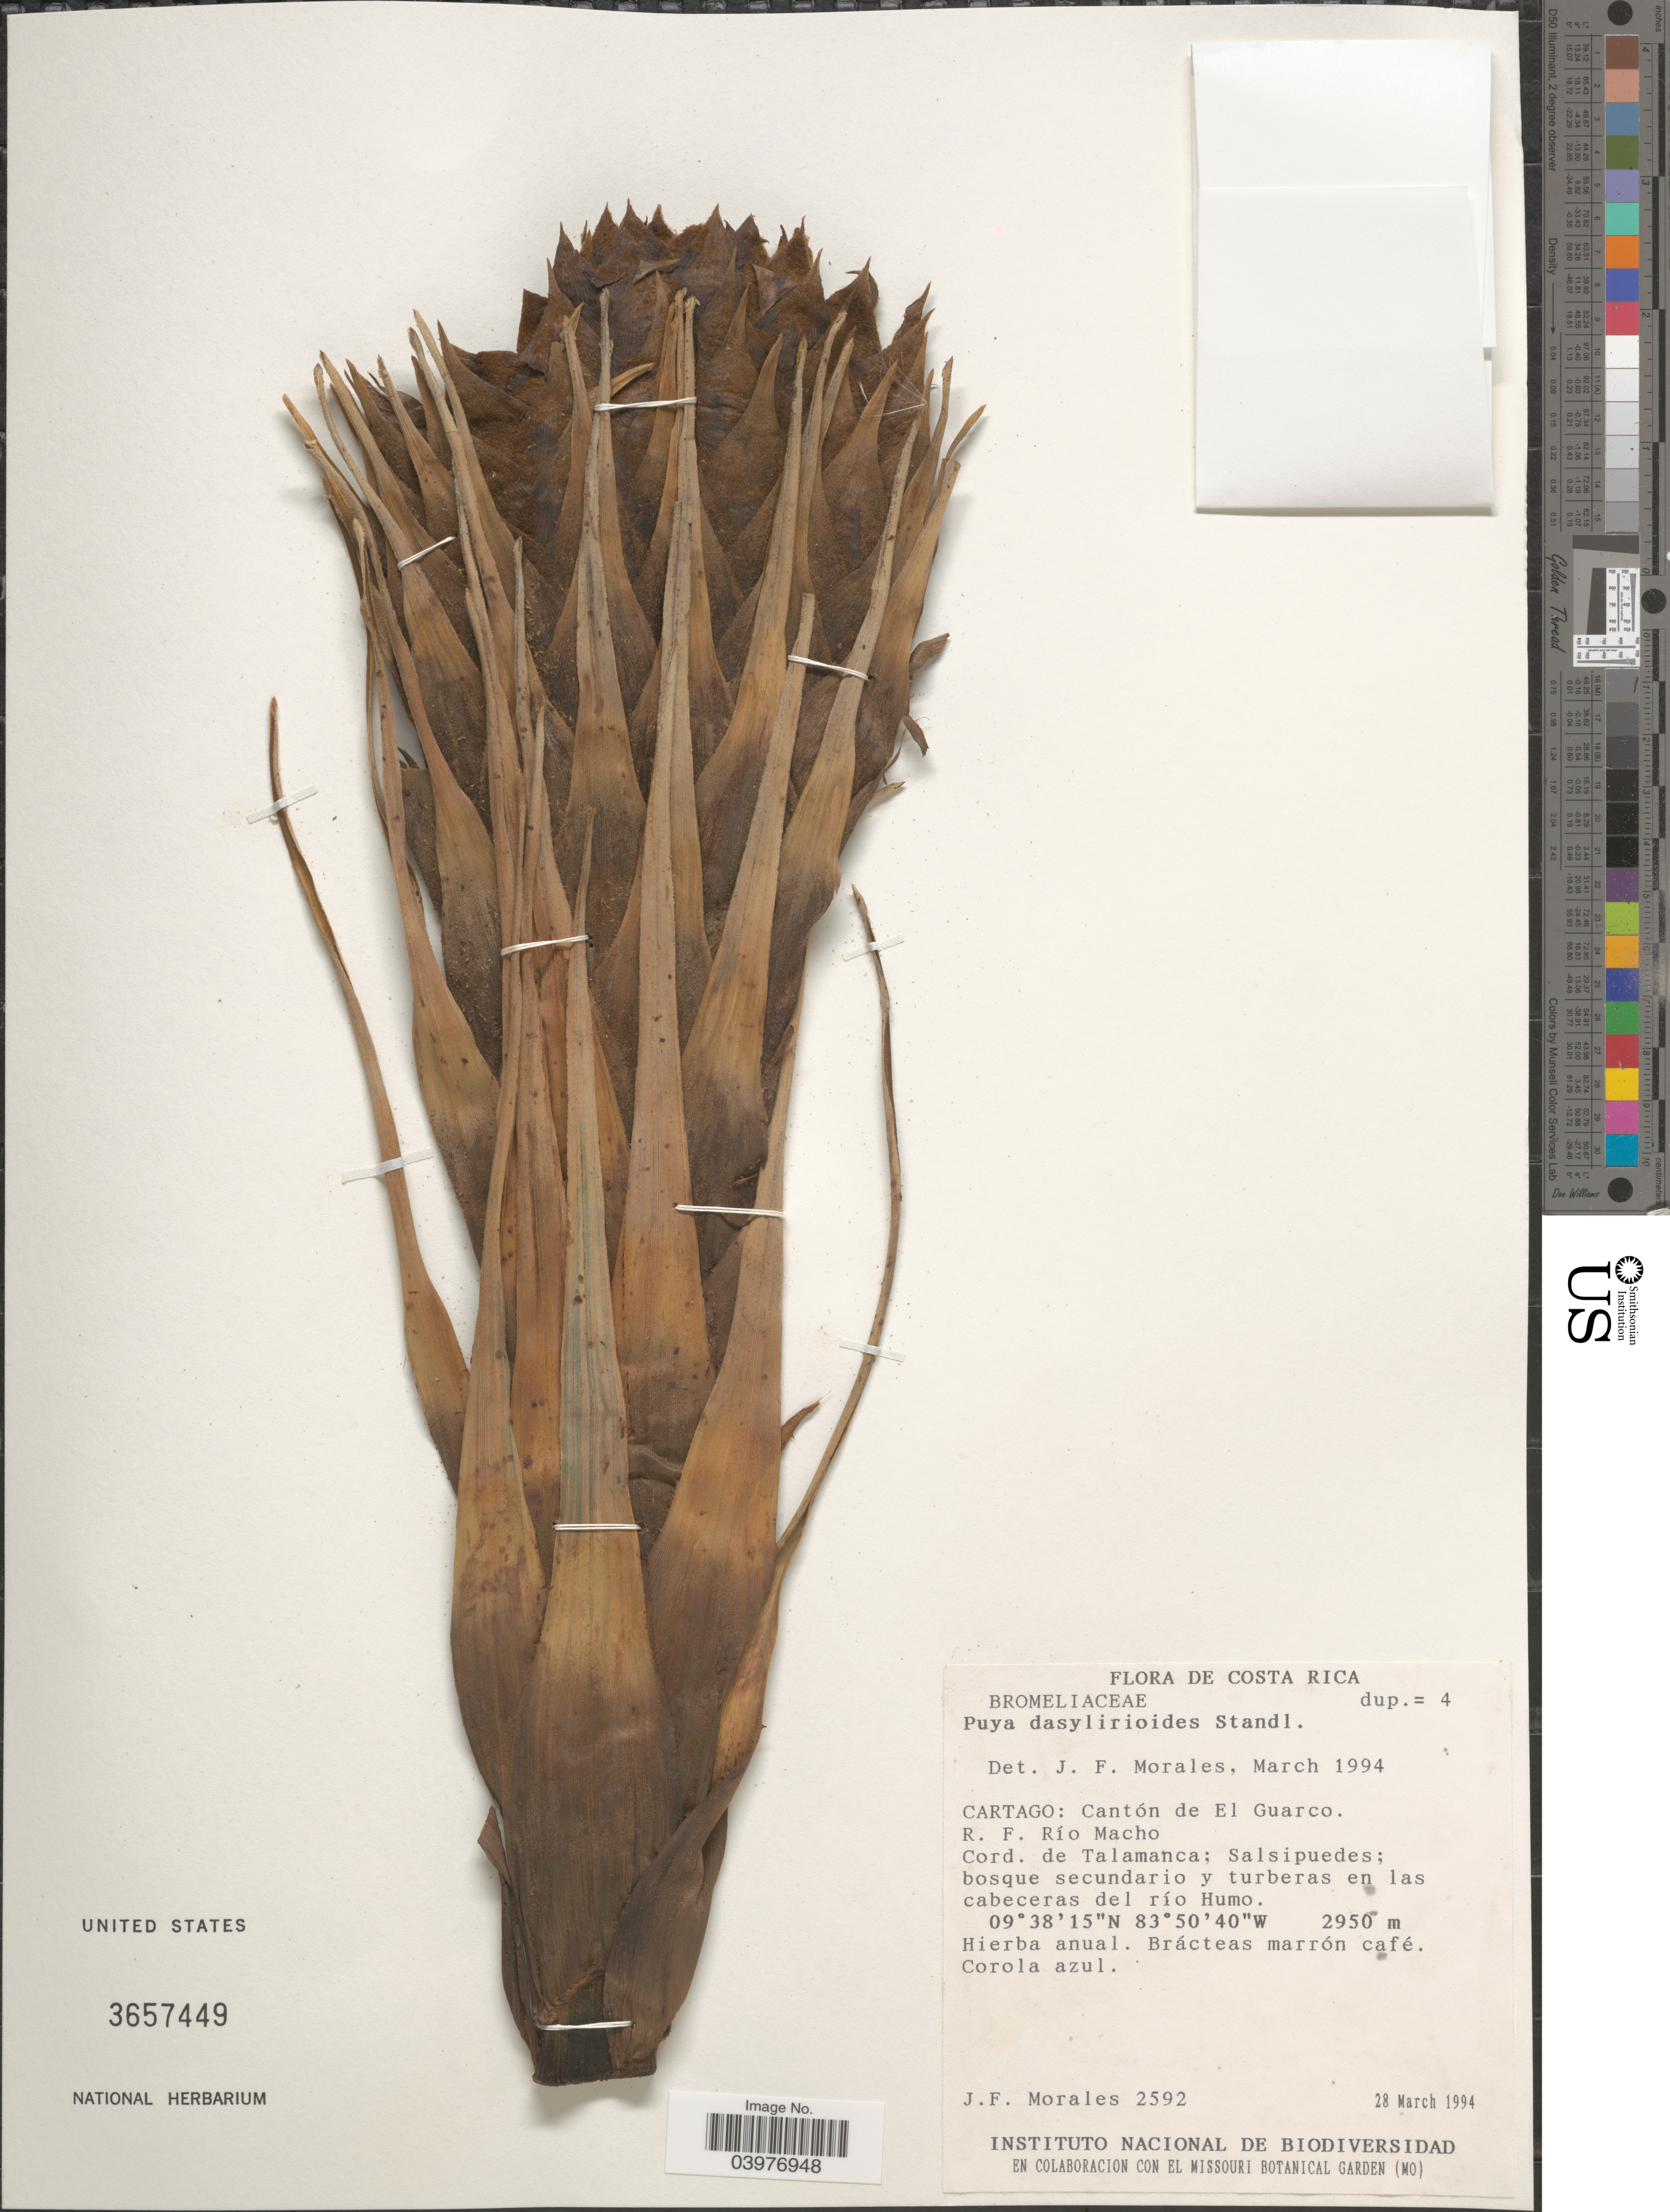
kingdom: Plantae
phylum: Tracheophyta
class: Liliopsida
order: Poales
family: Bromeliaceae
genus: Puya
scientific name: Puya dasylirioides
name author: Standl.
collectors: J. Morales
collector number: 2592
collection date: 1994-03-28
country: Costa Rica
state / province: Cartago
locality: Cantón de El Guarco. R. F. Río Macho. Cord. de Talamanca; Salsipuedes; bosque secundario y turberas en las cabeceras del río Humo.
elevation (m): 2950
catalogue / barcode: US 3657449